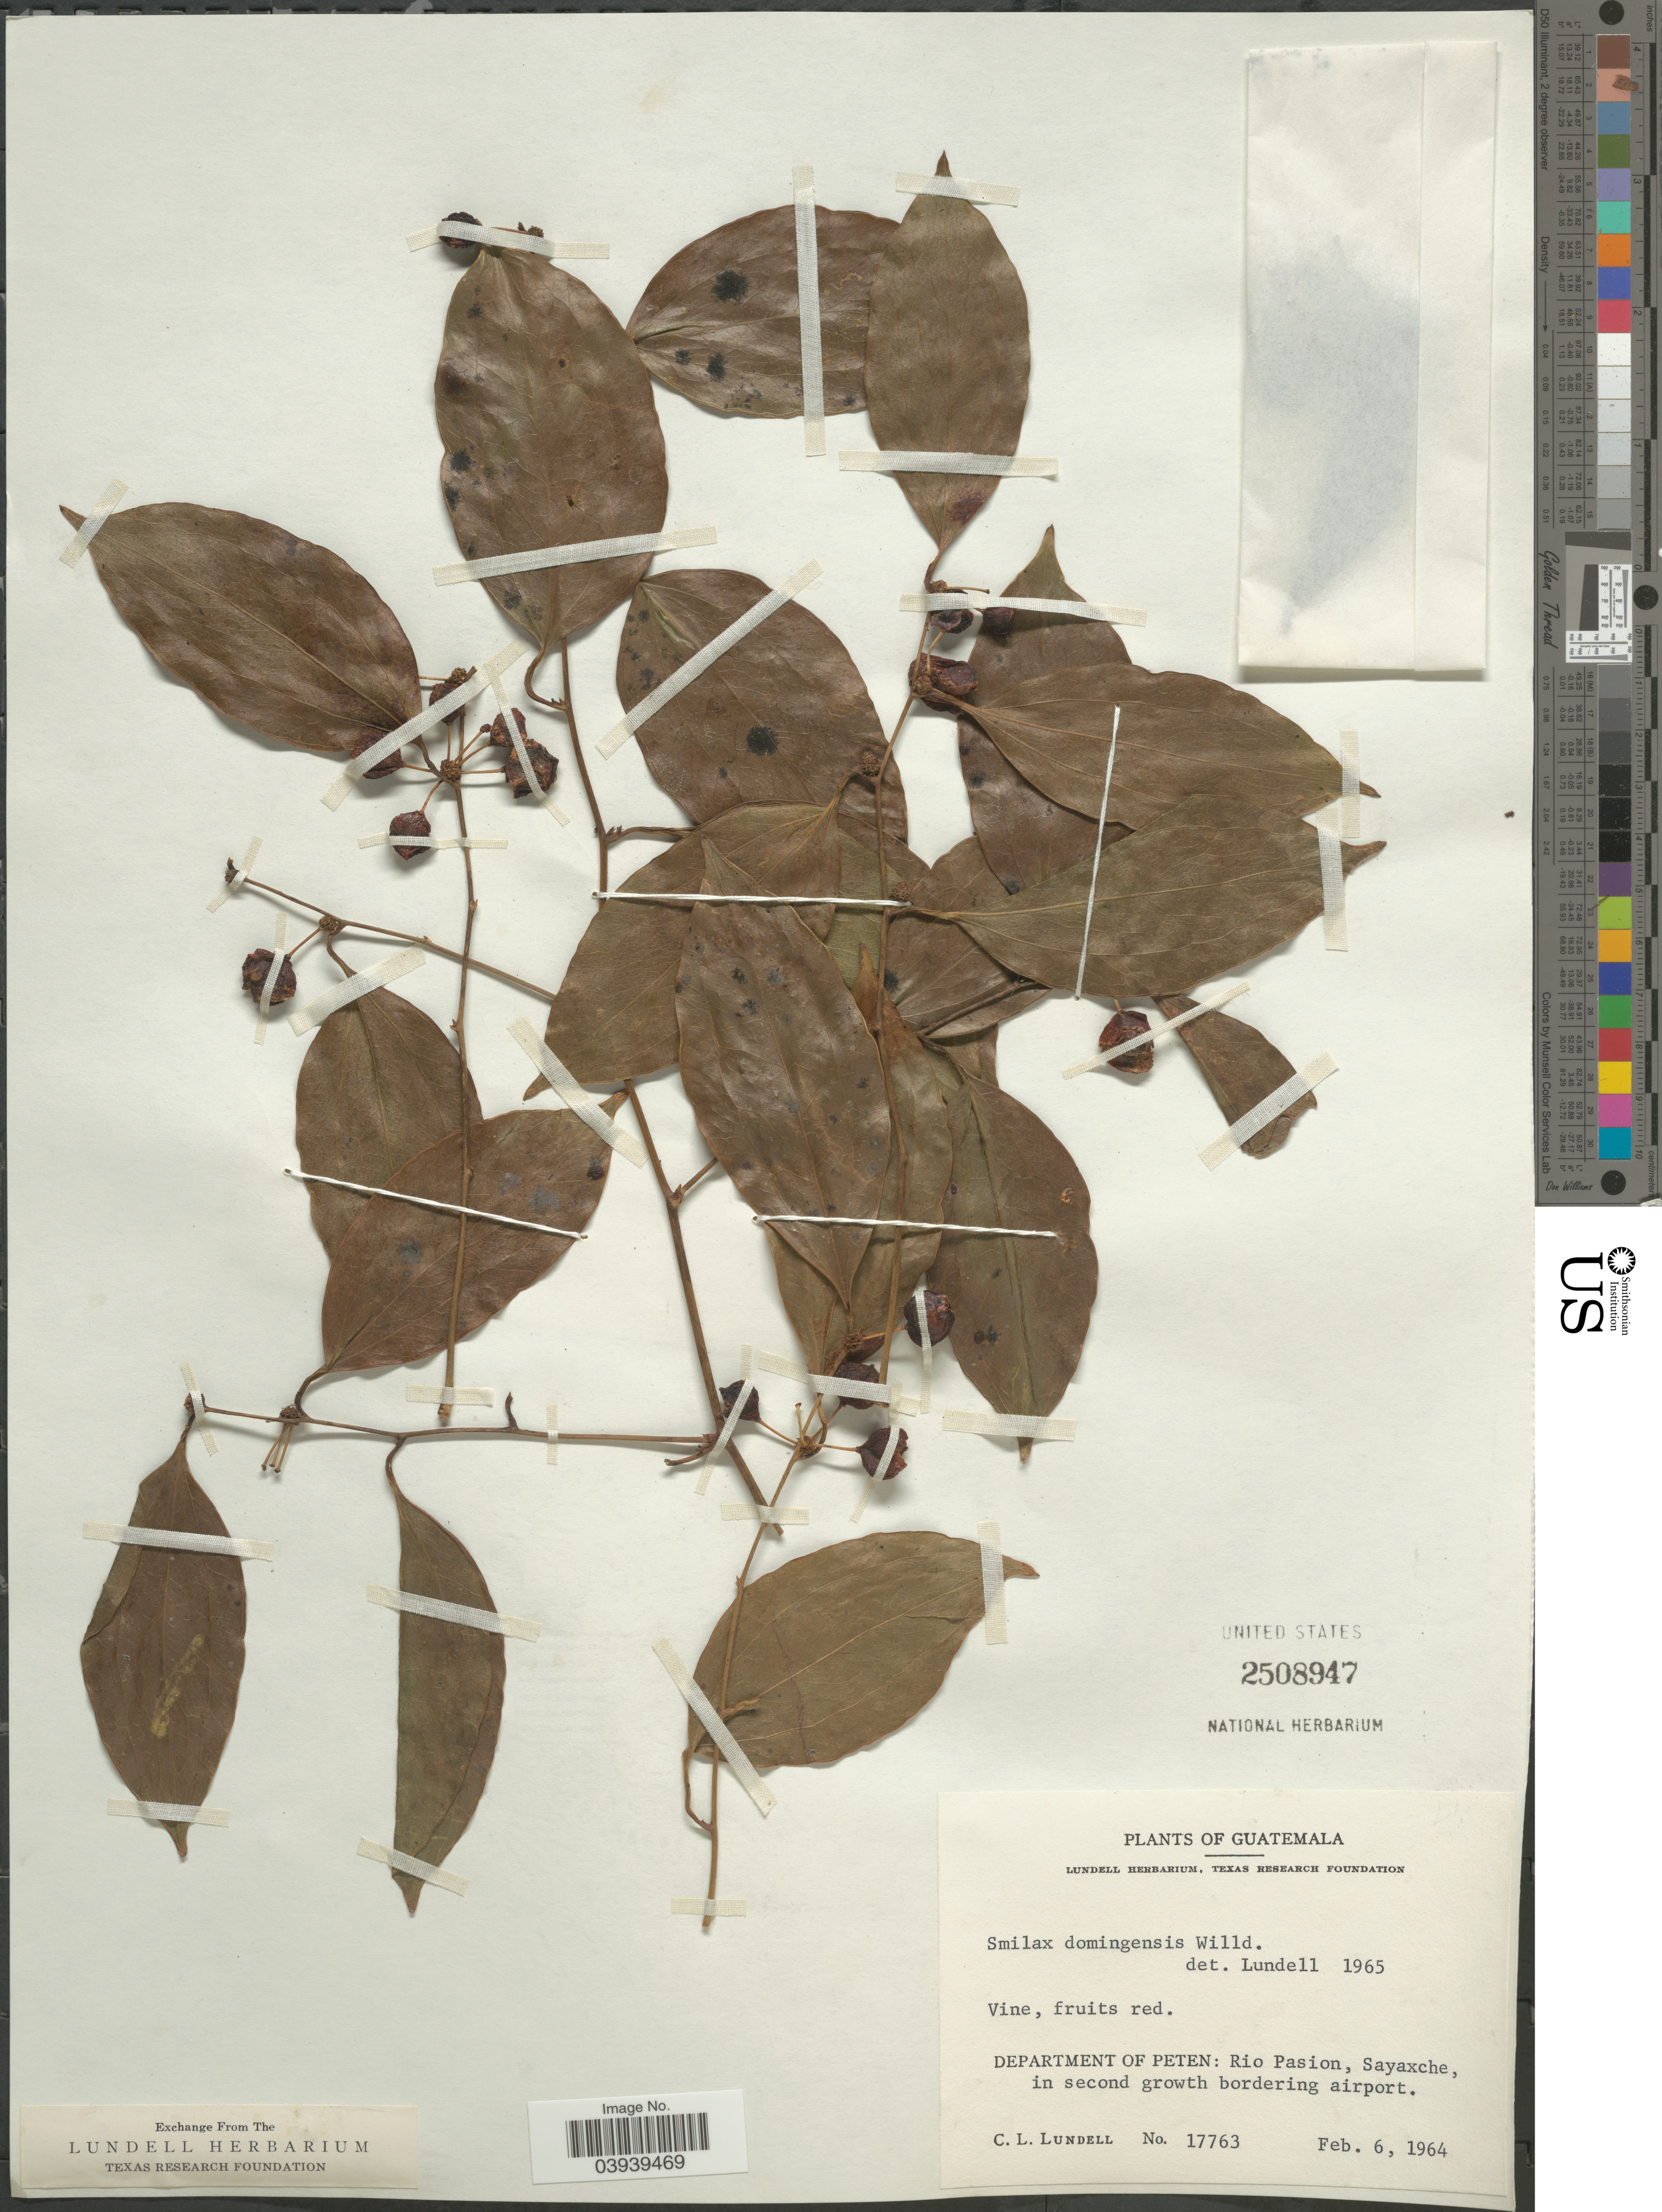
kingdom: Plantae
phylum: Tracheophyta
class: Liliopsida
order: Liliales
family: Smilacaceae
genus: Smilax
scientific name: Smilax domingensis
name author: Willd.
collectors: C. L. Lundell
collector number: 17763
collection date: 1964-02-06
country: Guatemala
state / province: El Peten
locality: Department of Peten: Rio Pasion, Sayaxche, in second growth bordering airport.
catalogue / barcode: US 2508947